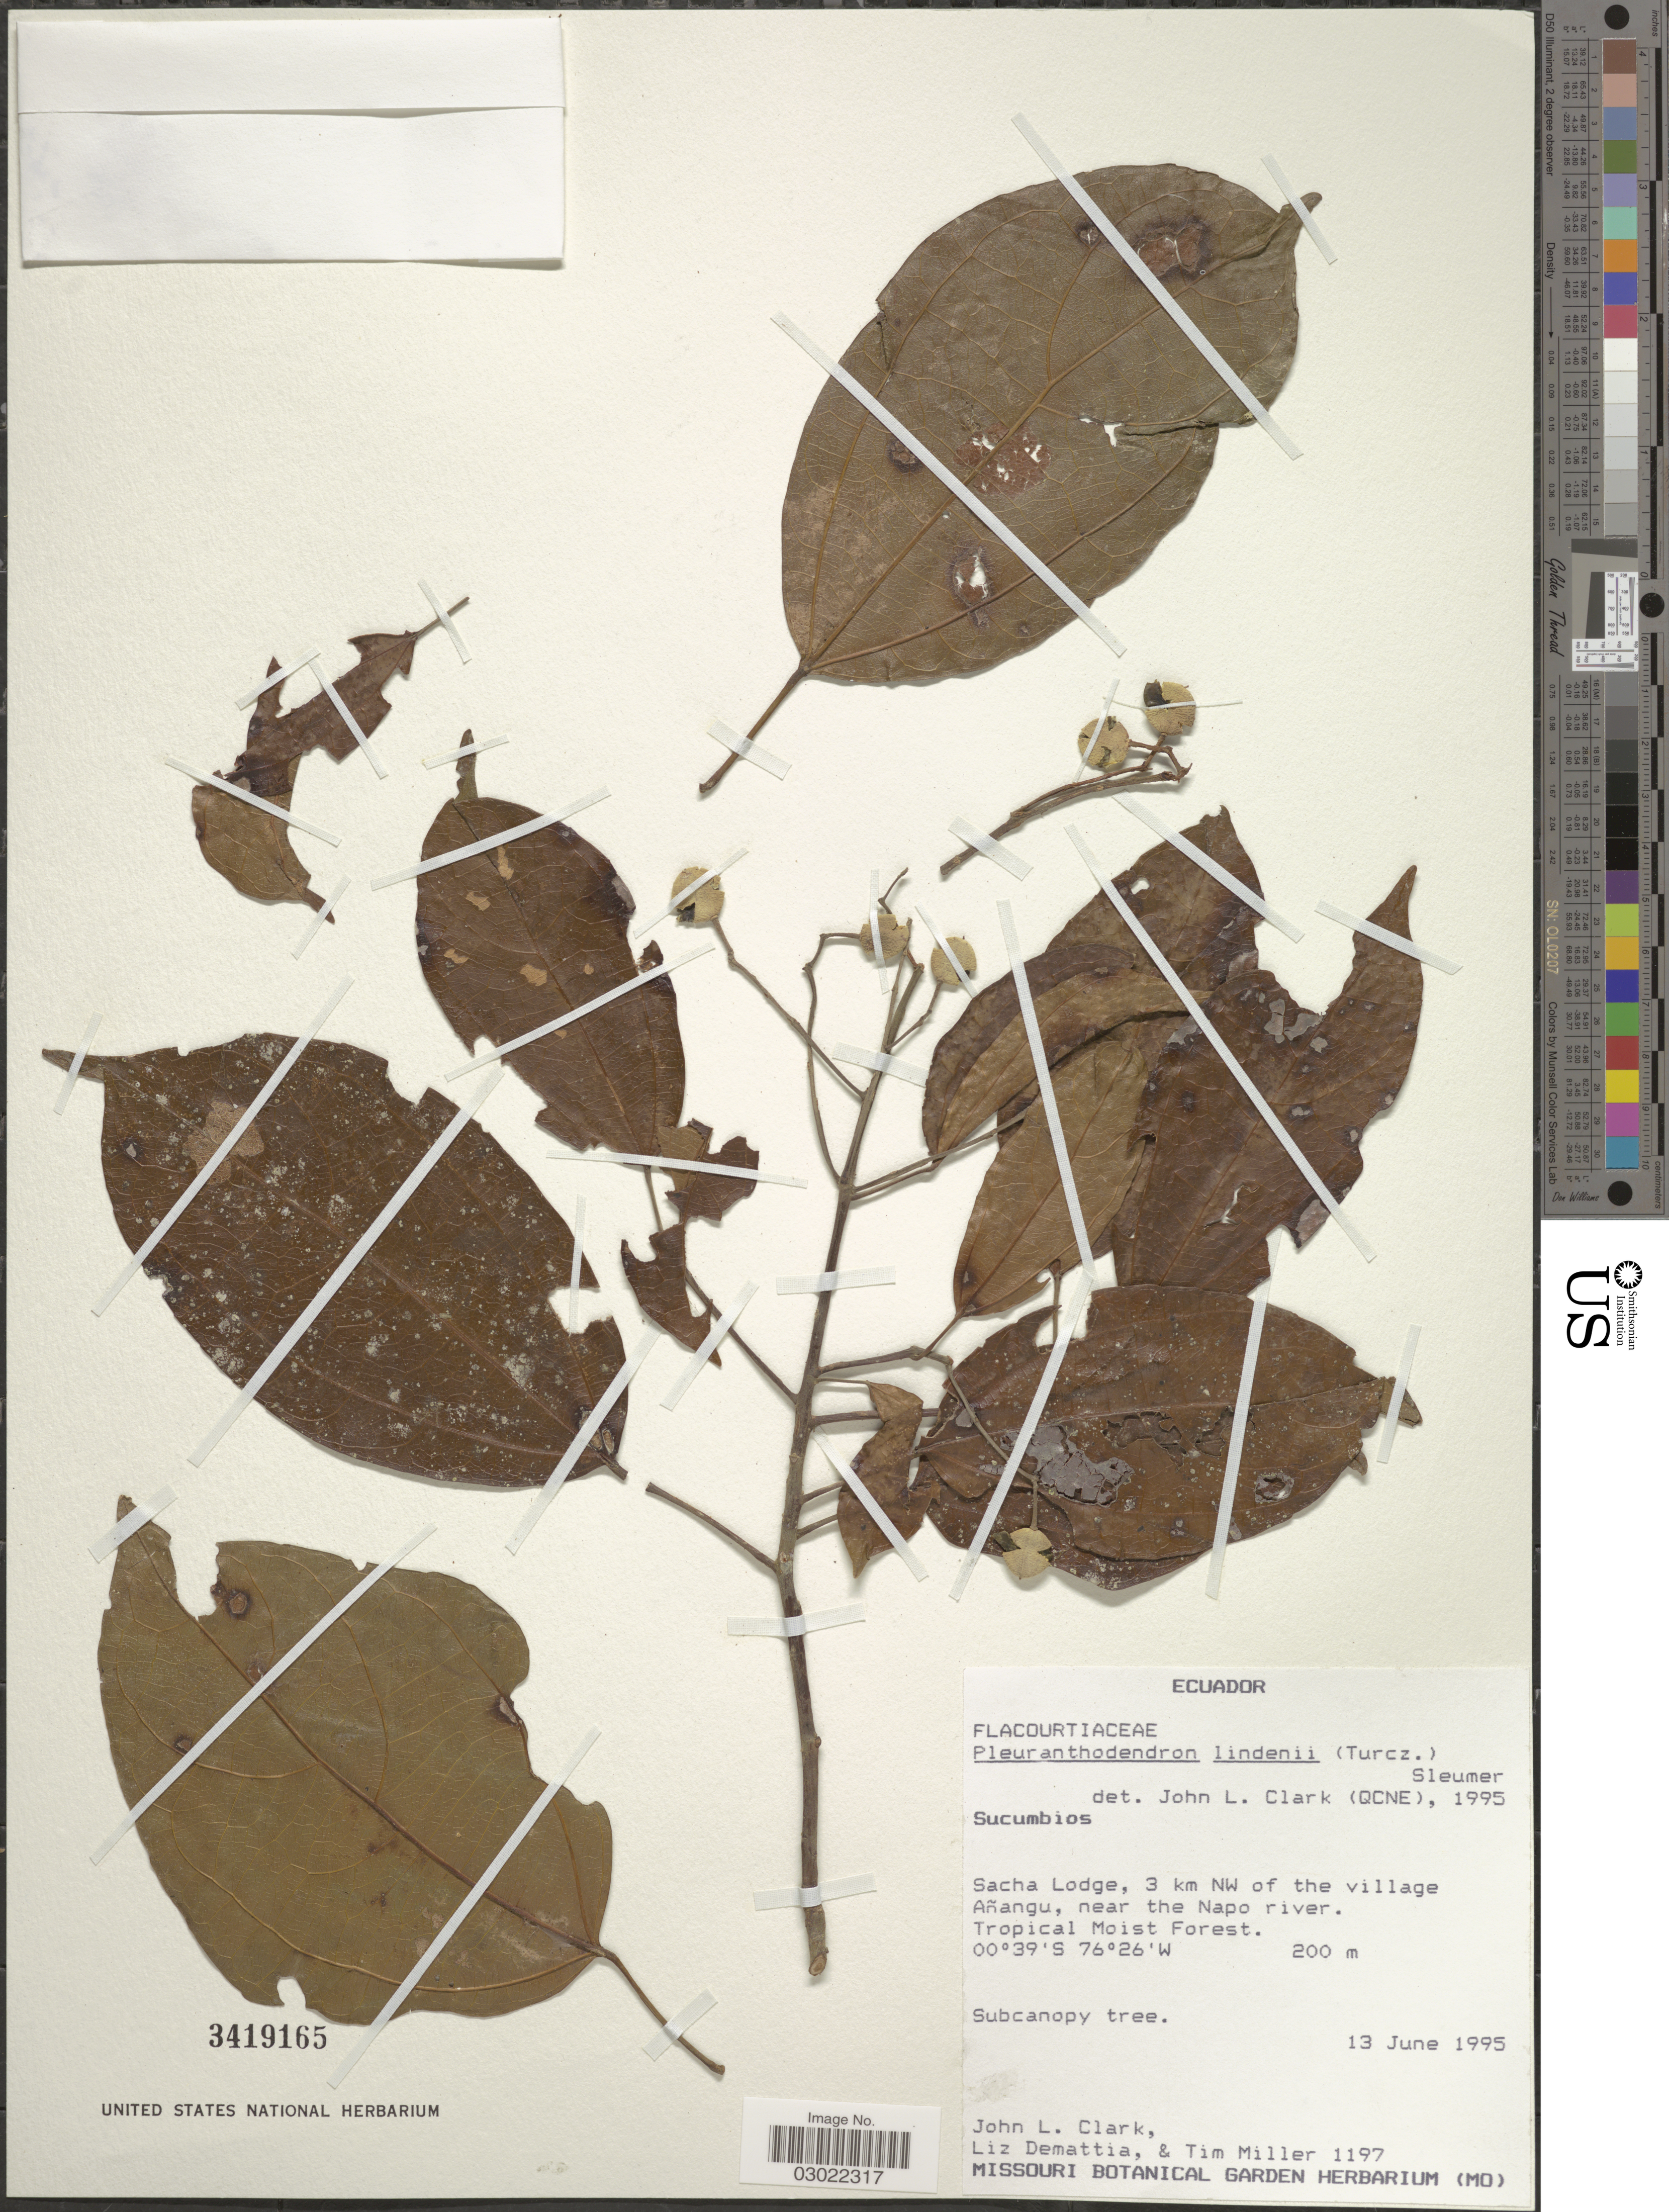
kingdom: Plantae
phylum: Tracheophyta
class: Magnoliopsida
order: Malpighiales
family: Salicaceae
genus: Pleuranthodendron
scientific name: Pleuranthodendron lindenii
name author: (Turcz.) Sleumer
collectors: J. L. Clark, L. Demattia & T. Miller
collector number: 1197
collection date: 1995-06-13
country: Ecuador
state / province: Sucumbíos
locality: Sacha Lodge, 3 km NW of the village Añangu, near the Napo river.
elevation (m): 200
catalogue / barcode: US 3419165